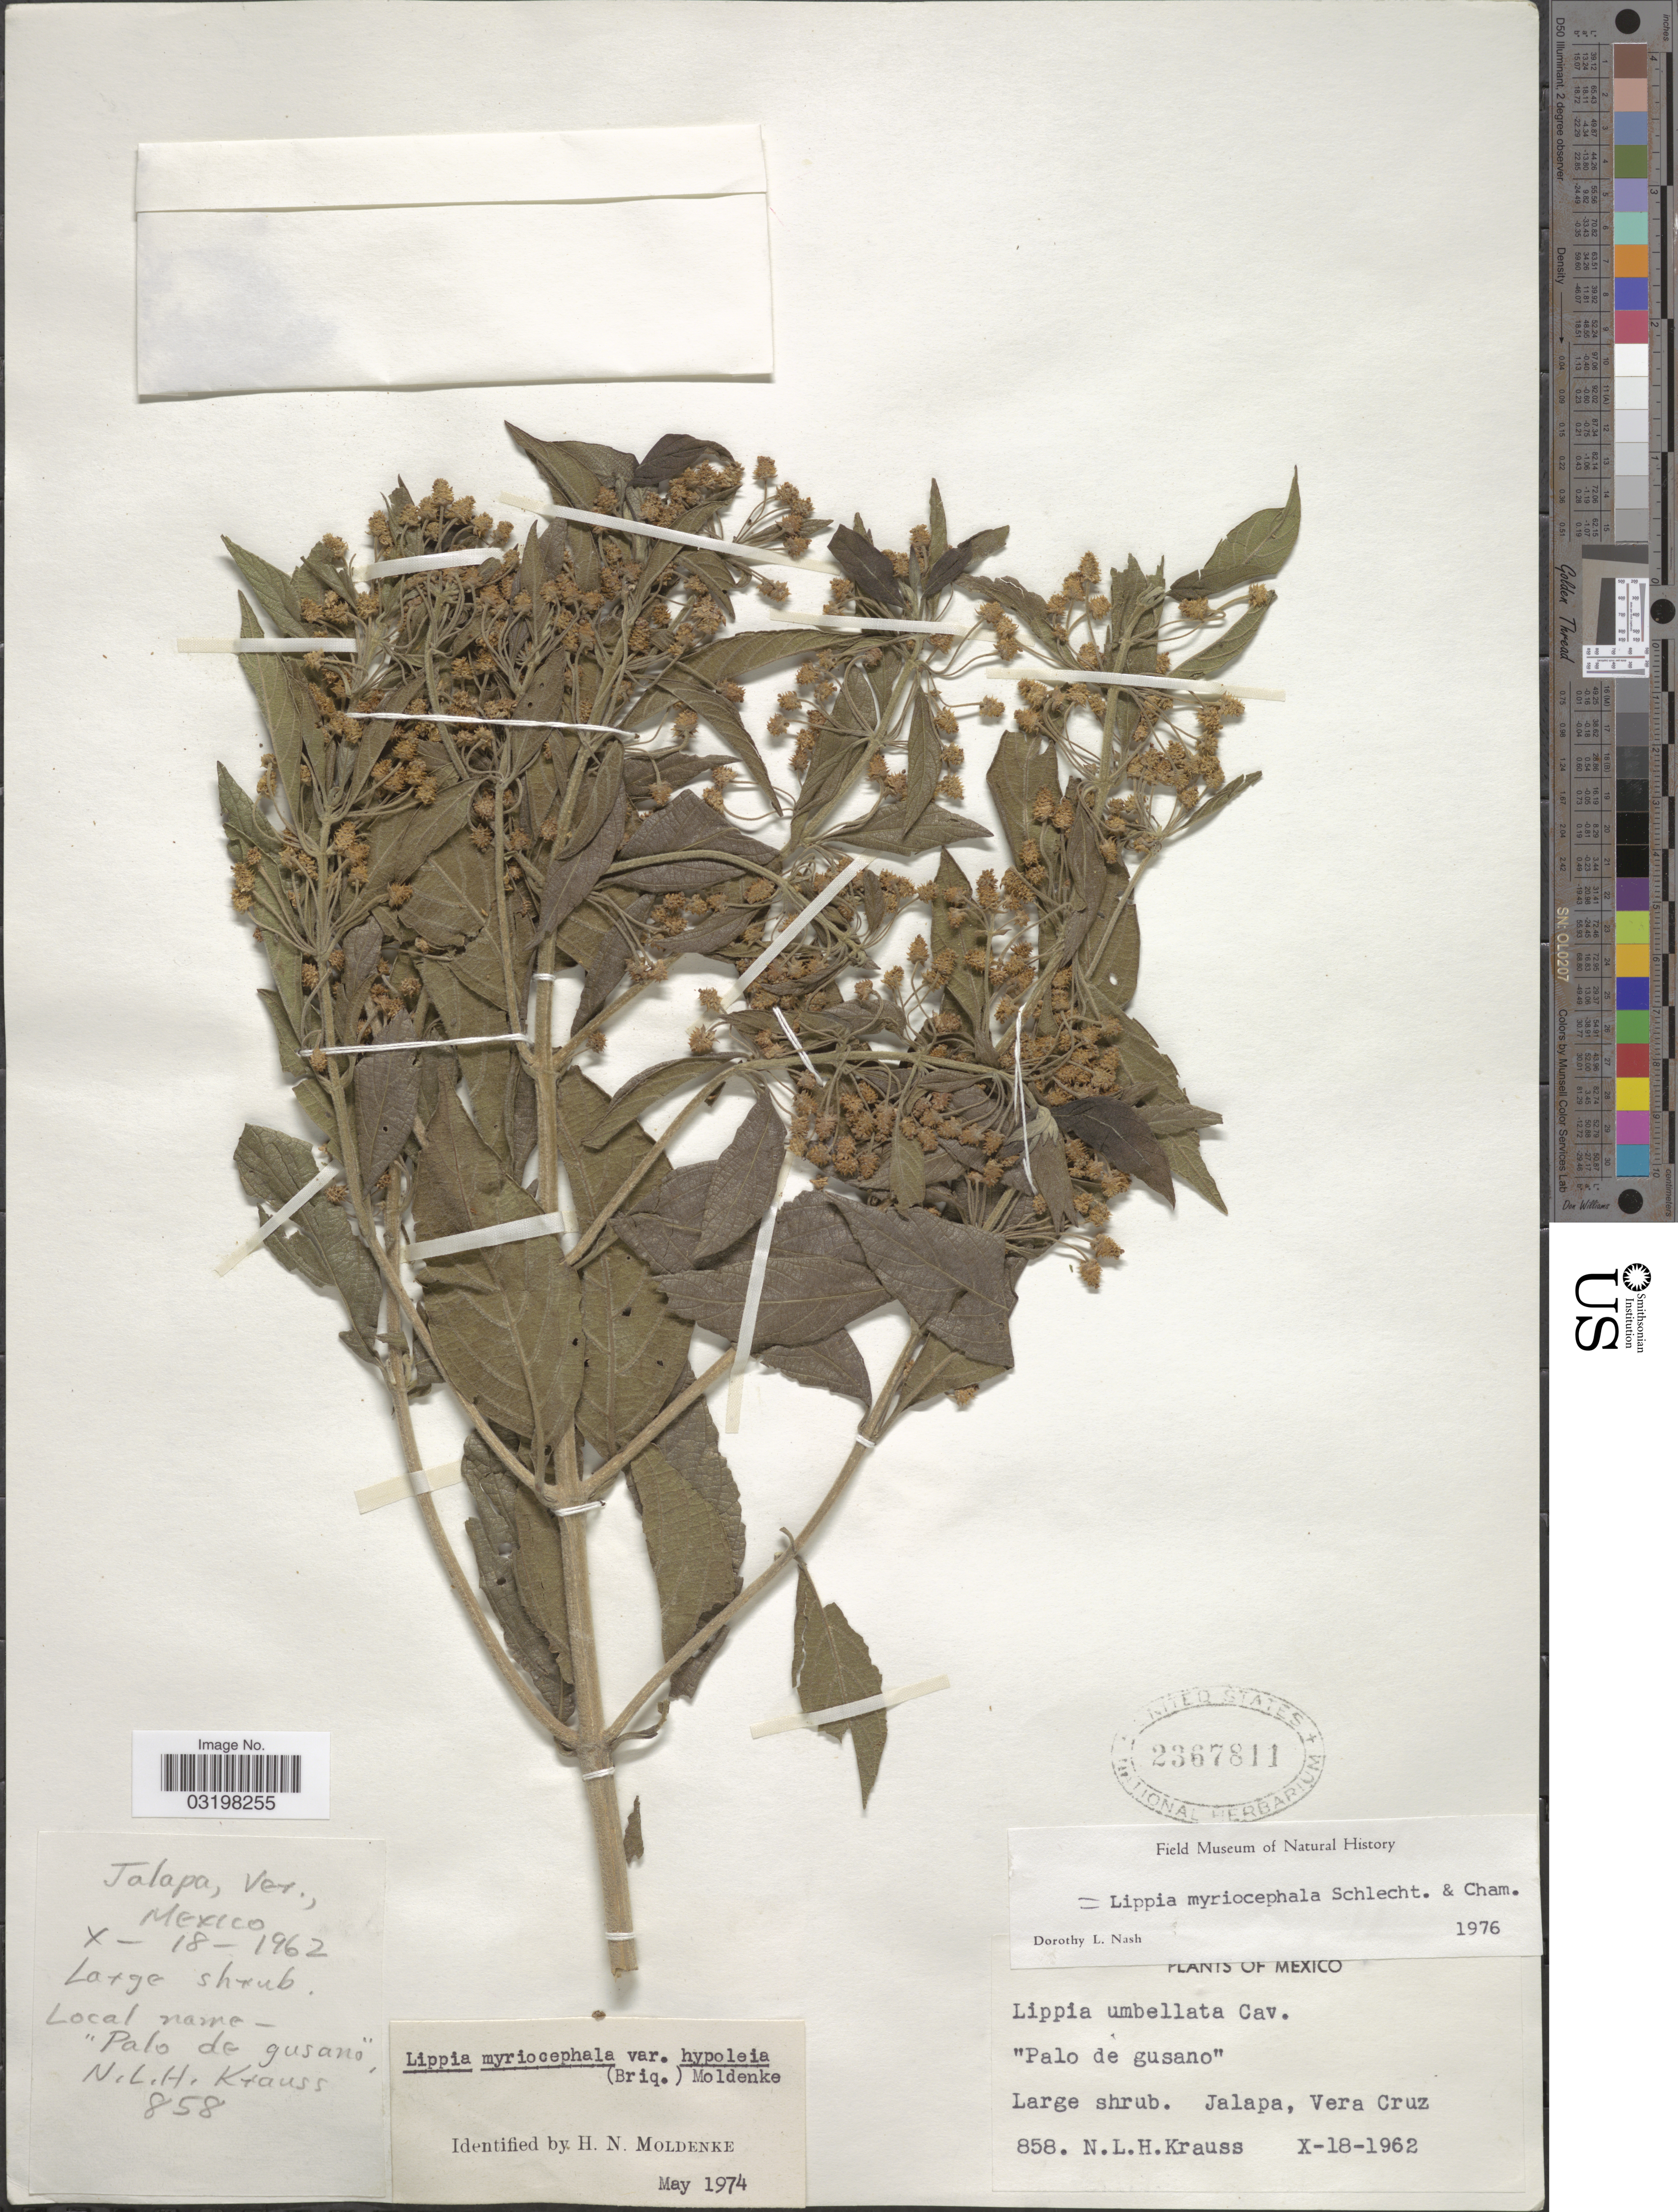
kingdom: Plantae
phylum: Tracheophyta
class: Magnoliopsida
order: Lamiales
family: Verbenaceae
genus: Lippia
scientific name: Lippia myriocephala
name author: Schltdl. & Cham.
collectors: N. Krauss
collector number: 858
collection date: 1962-10-18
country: Mexico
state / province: Veracruz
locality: Large shrub. Jalapa, Vera Cruz.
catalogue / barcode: US 2367811